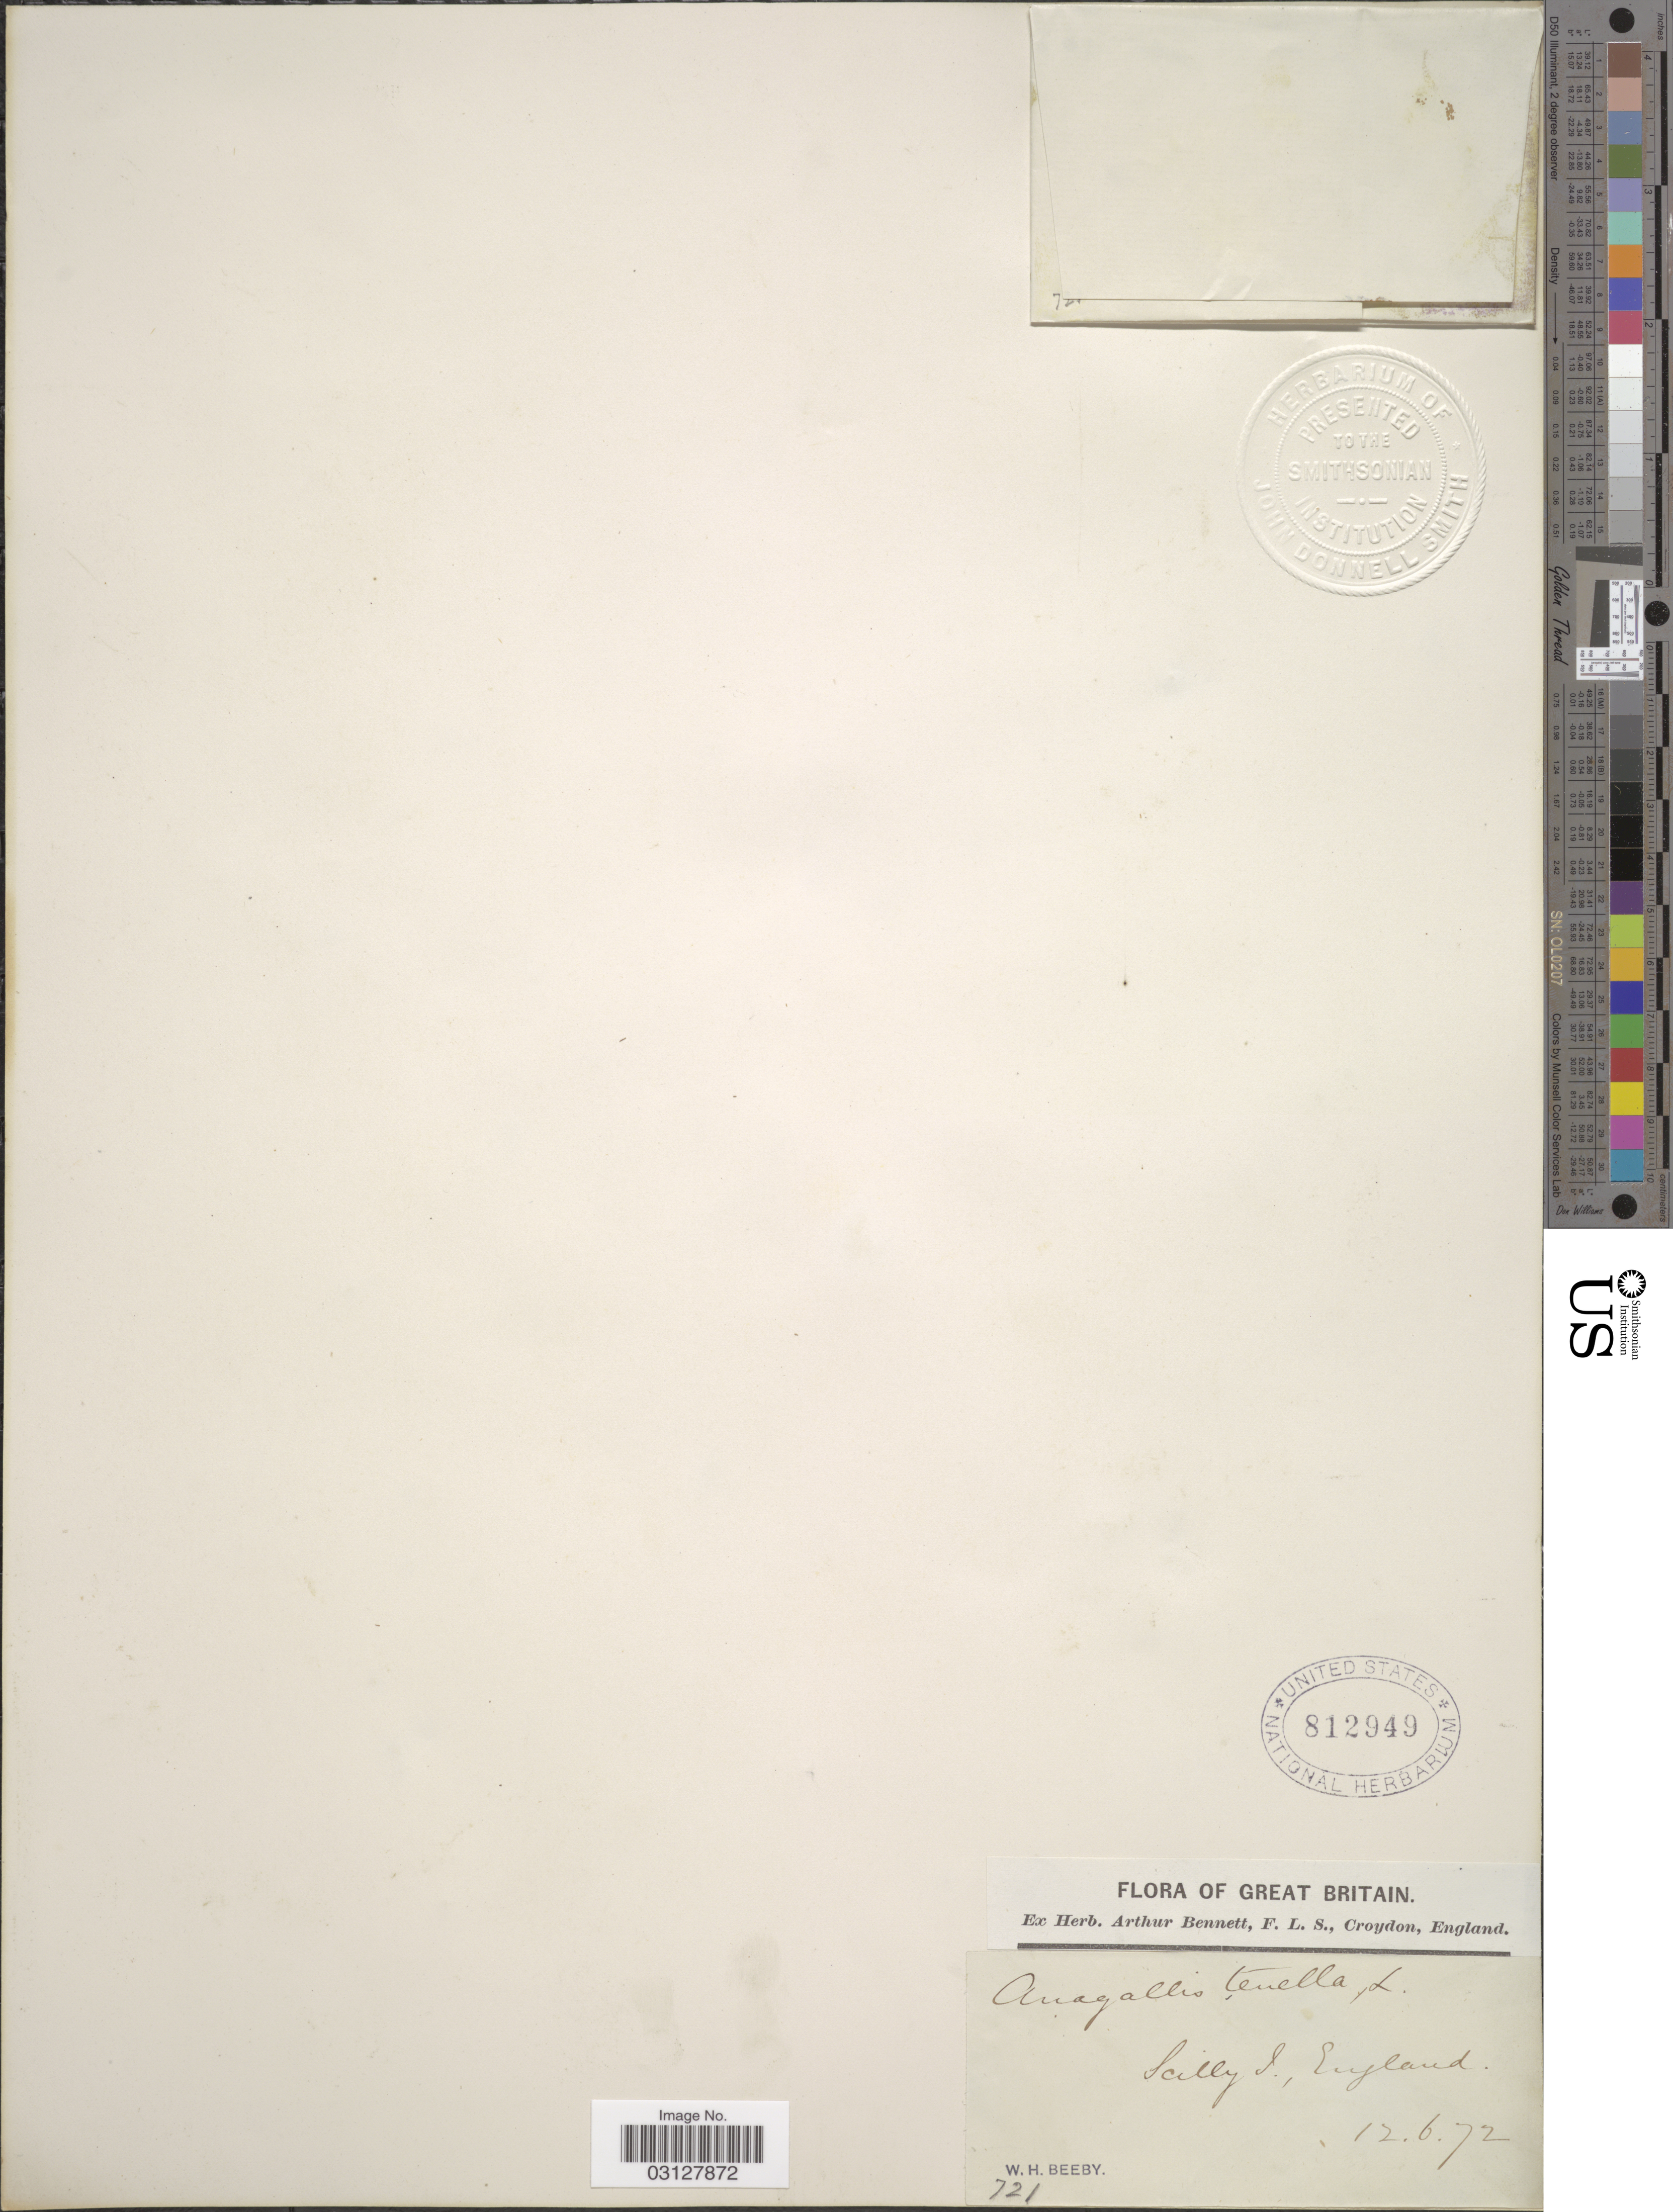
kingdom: Plantae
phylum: Tracheophyta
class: Magnoliopsida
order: Ericales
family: Primulaceae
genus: Anagallis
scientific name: Anagallis tenella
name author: (L.) L.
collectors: W. Beeby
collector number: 721?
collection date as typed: Transcribed d/m/y: 12/6/72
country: United Kingdom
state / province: England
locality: Scilly I.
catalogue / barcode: US 812949